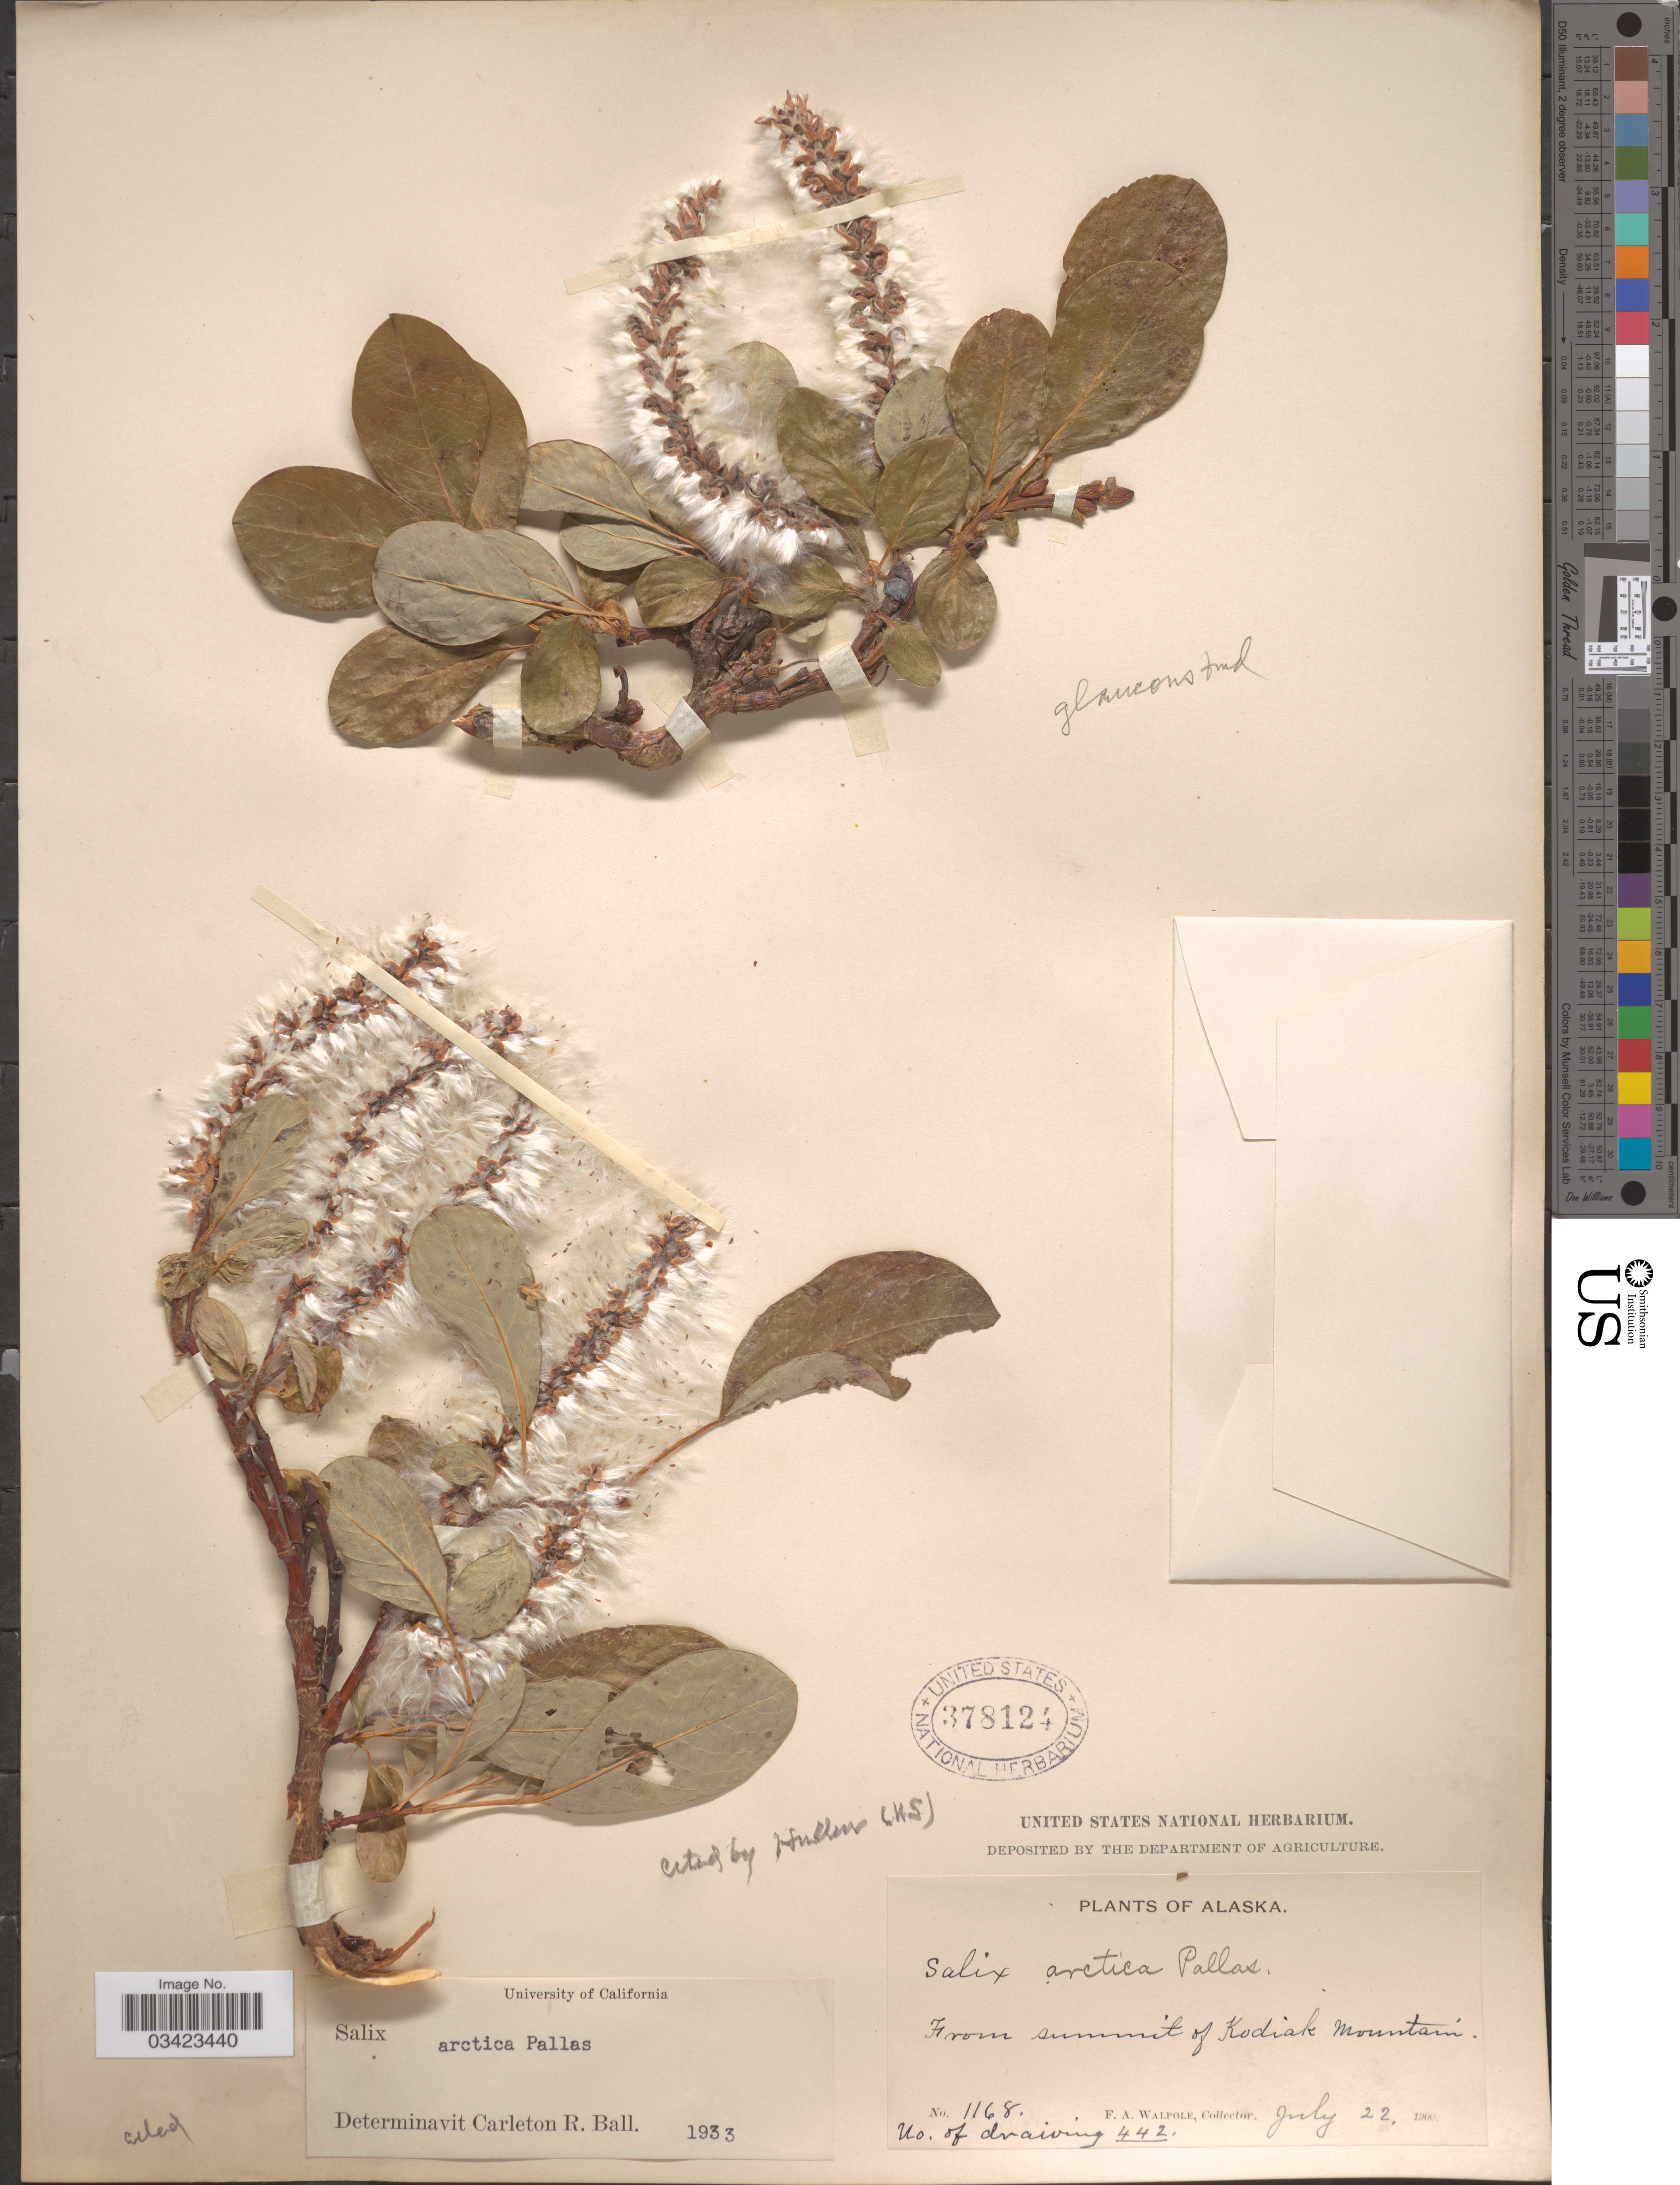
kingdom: Plantae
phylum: Tracheophyta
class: Magnoliopsida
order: Malpighiales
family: Salicaceae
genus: Salix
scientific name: Salix arctica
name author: Pall.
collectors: F. Walpole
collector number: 1168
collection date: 1900-07-22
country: United States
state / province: Alaska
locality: From summit of Kodiak Mountain.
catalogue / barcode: US 378124